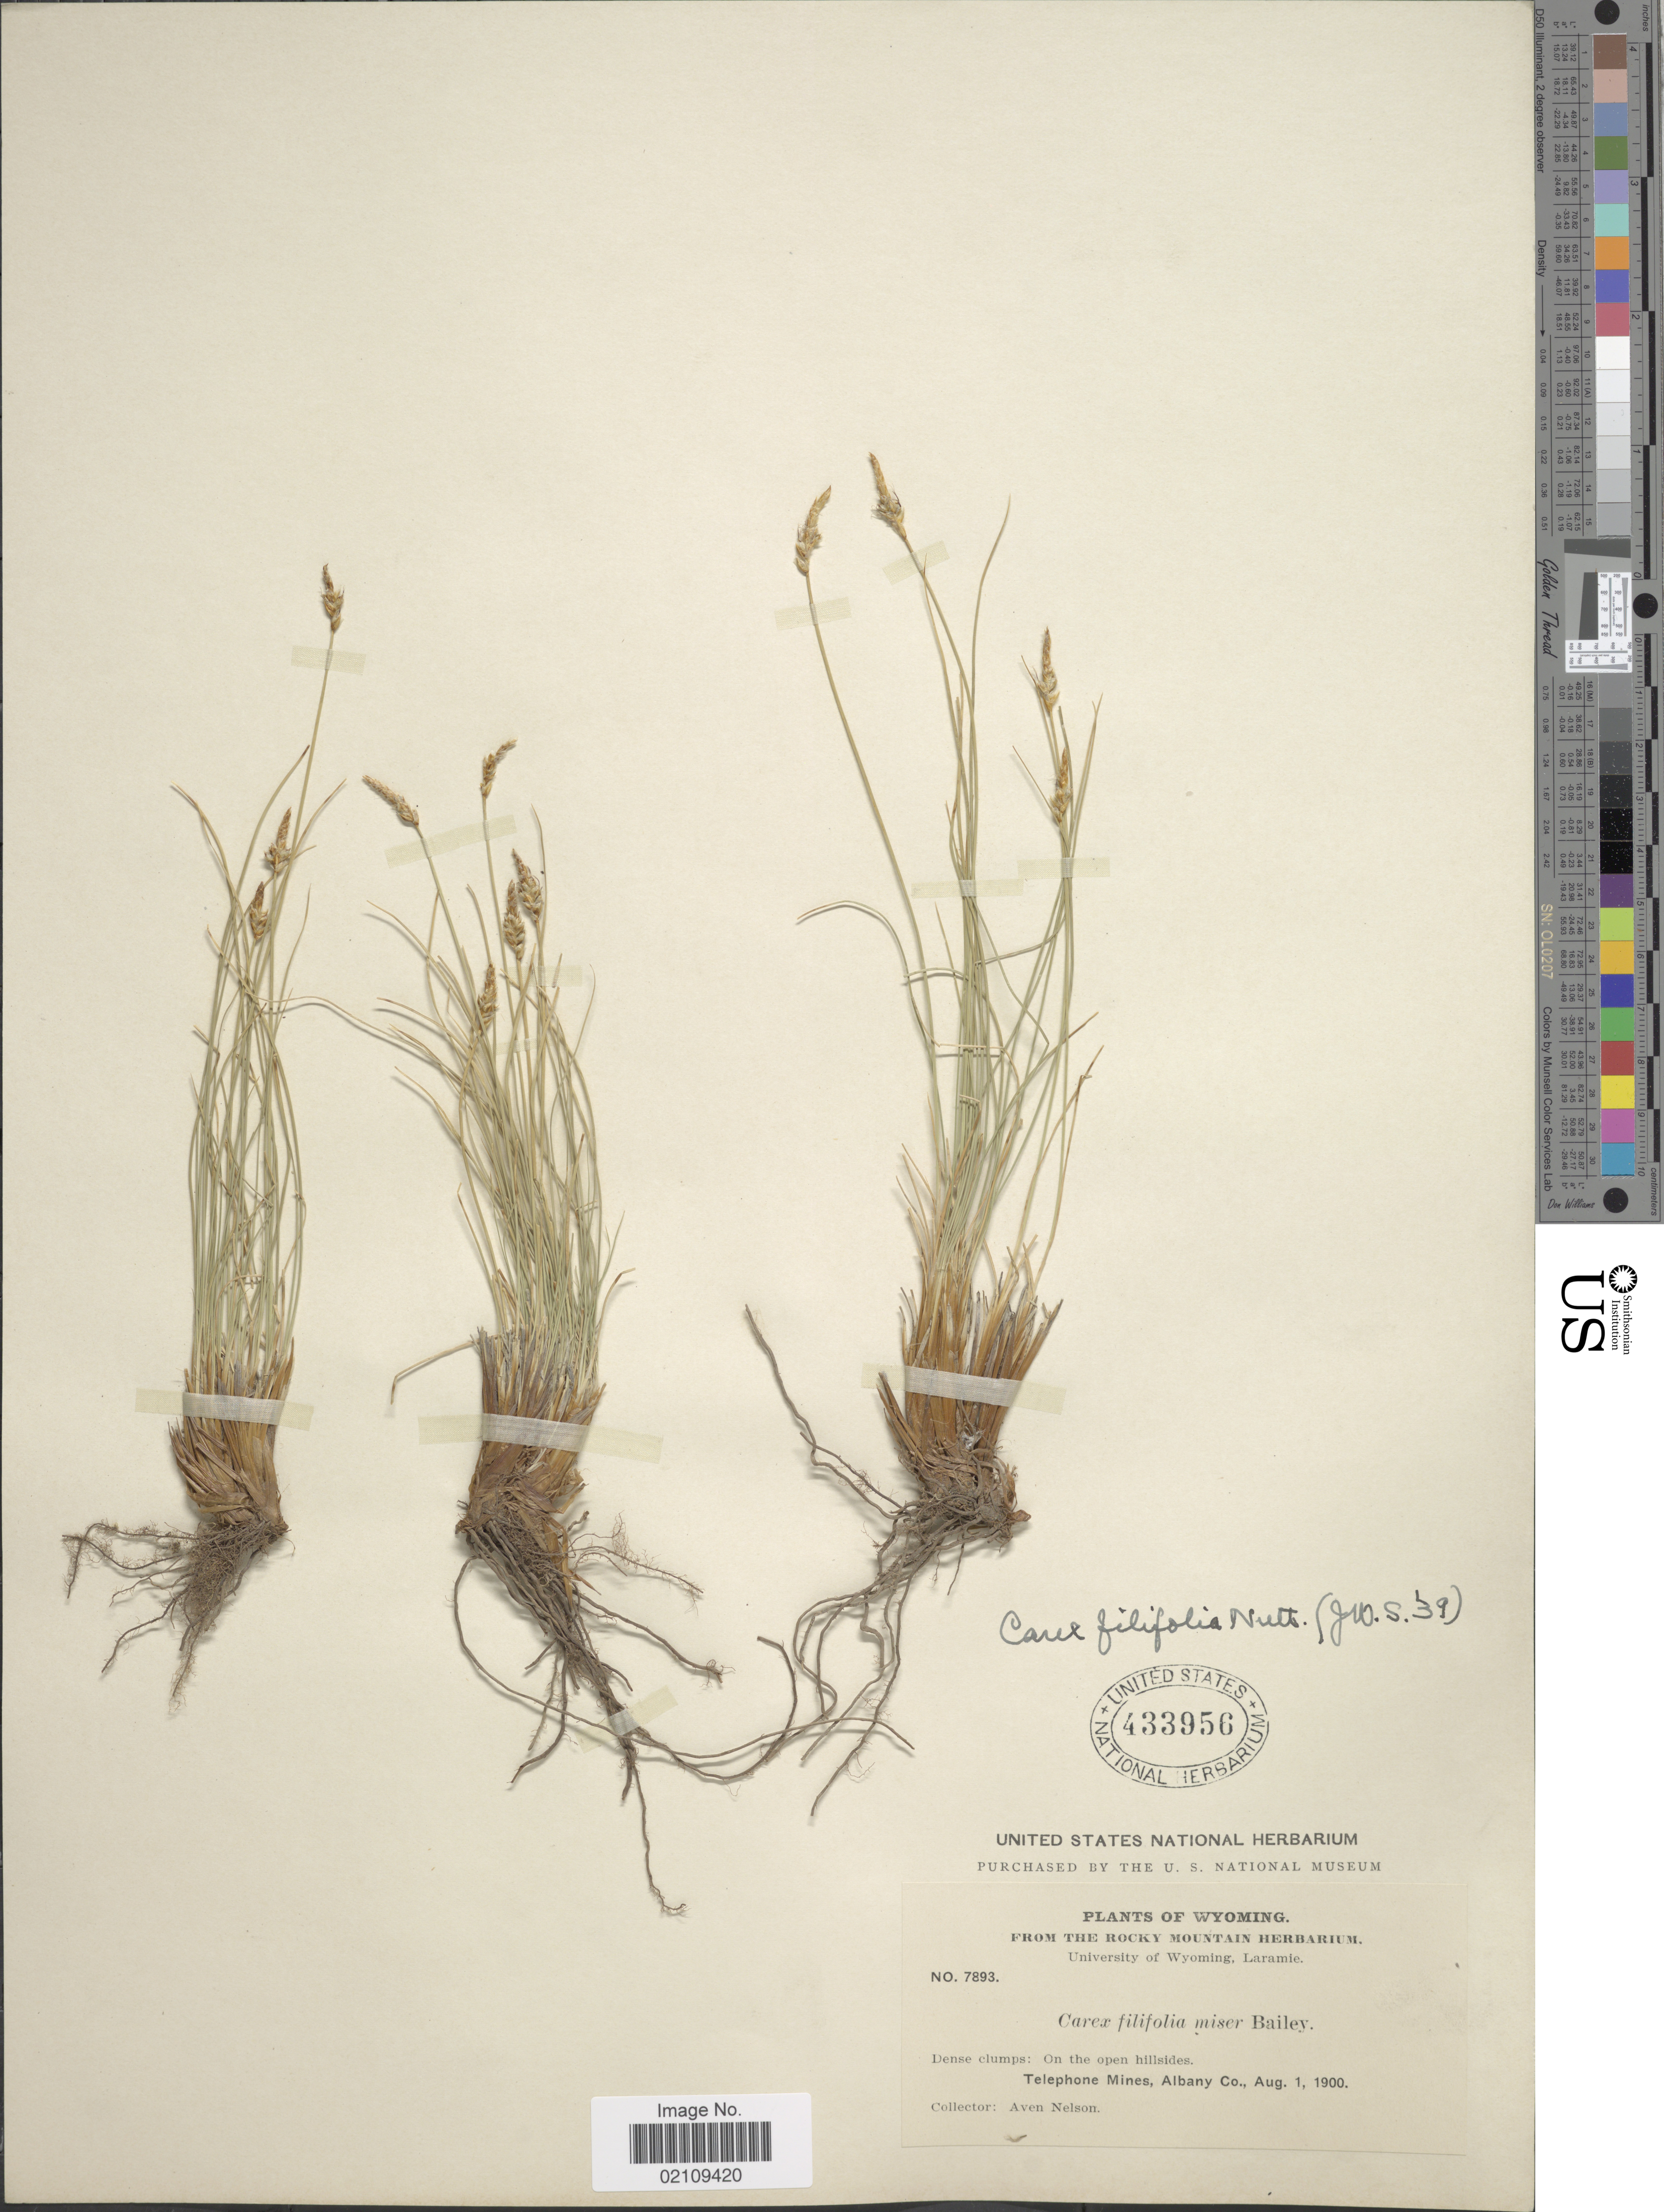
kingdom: Plantae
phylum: Tracheophyta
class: Liliopsida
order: Poales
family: Cyperaceae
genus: Carex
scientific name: Carex filifolia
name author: Nutt.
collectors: A. Nelson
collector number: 7893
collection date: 1900-08-01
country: United States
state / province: Wyoming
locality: Dense clumps: On the open hillsides, Telephone Mines, Albany Co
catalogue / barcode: US 433956